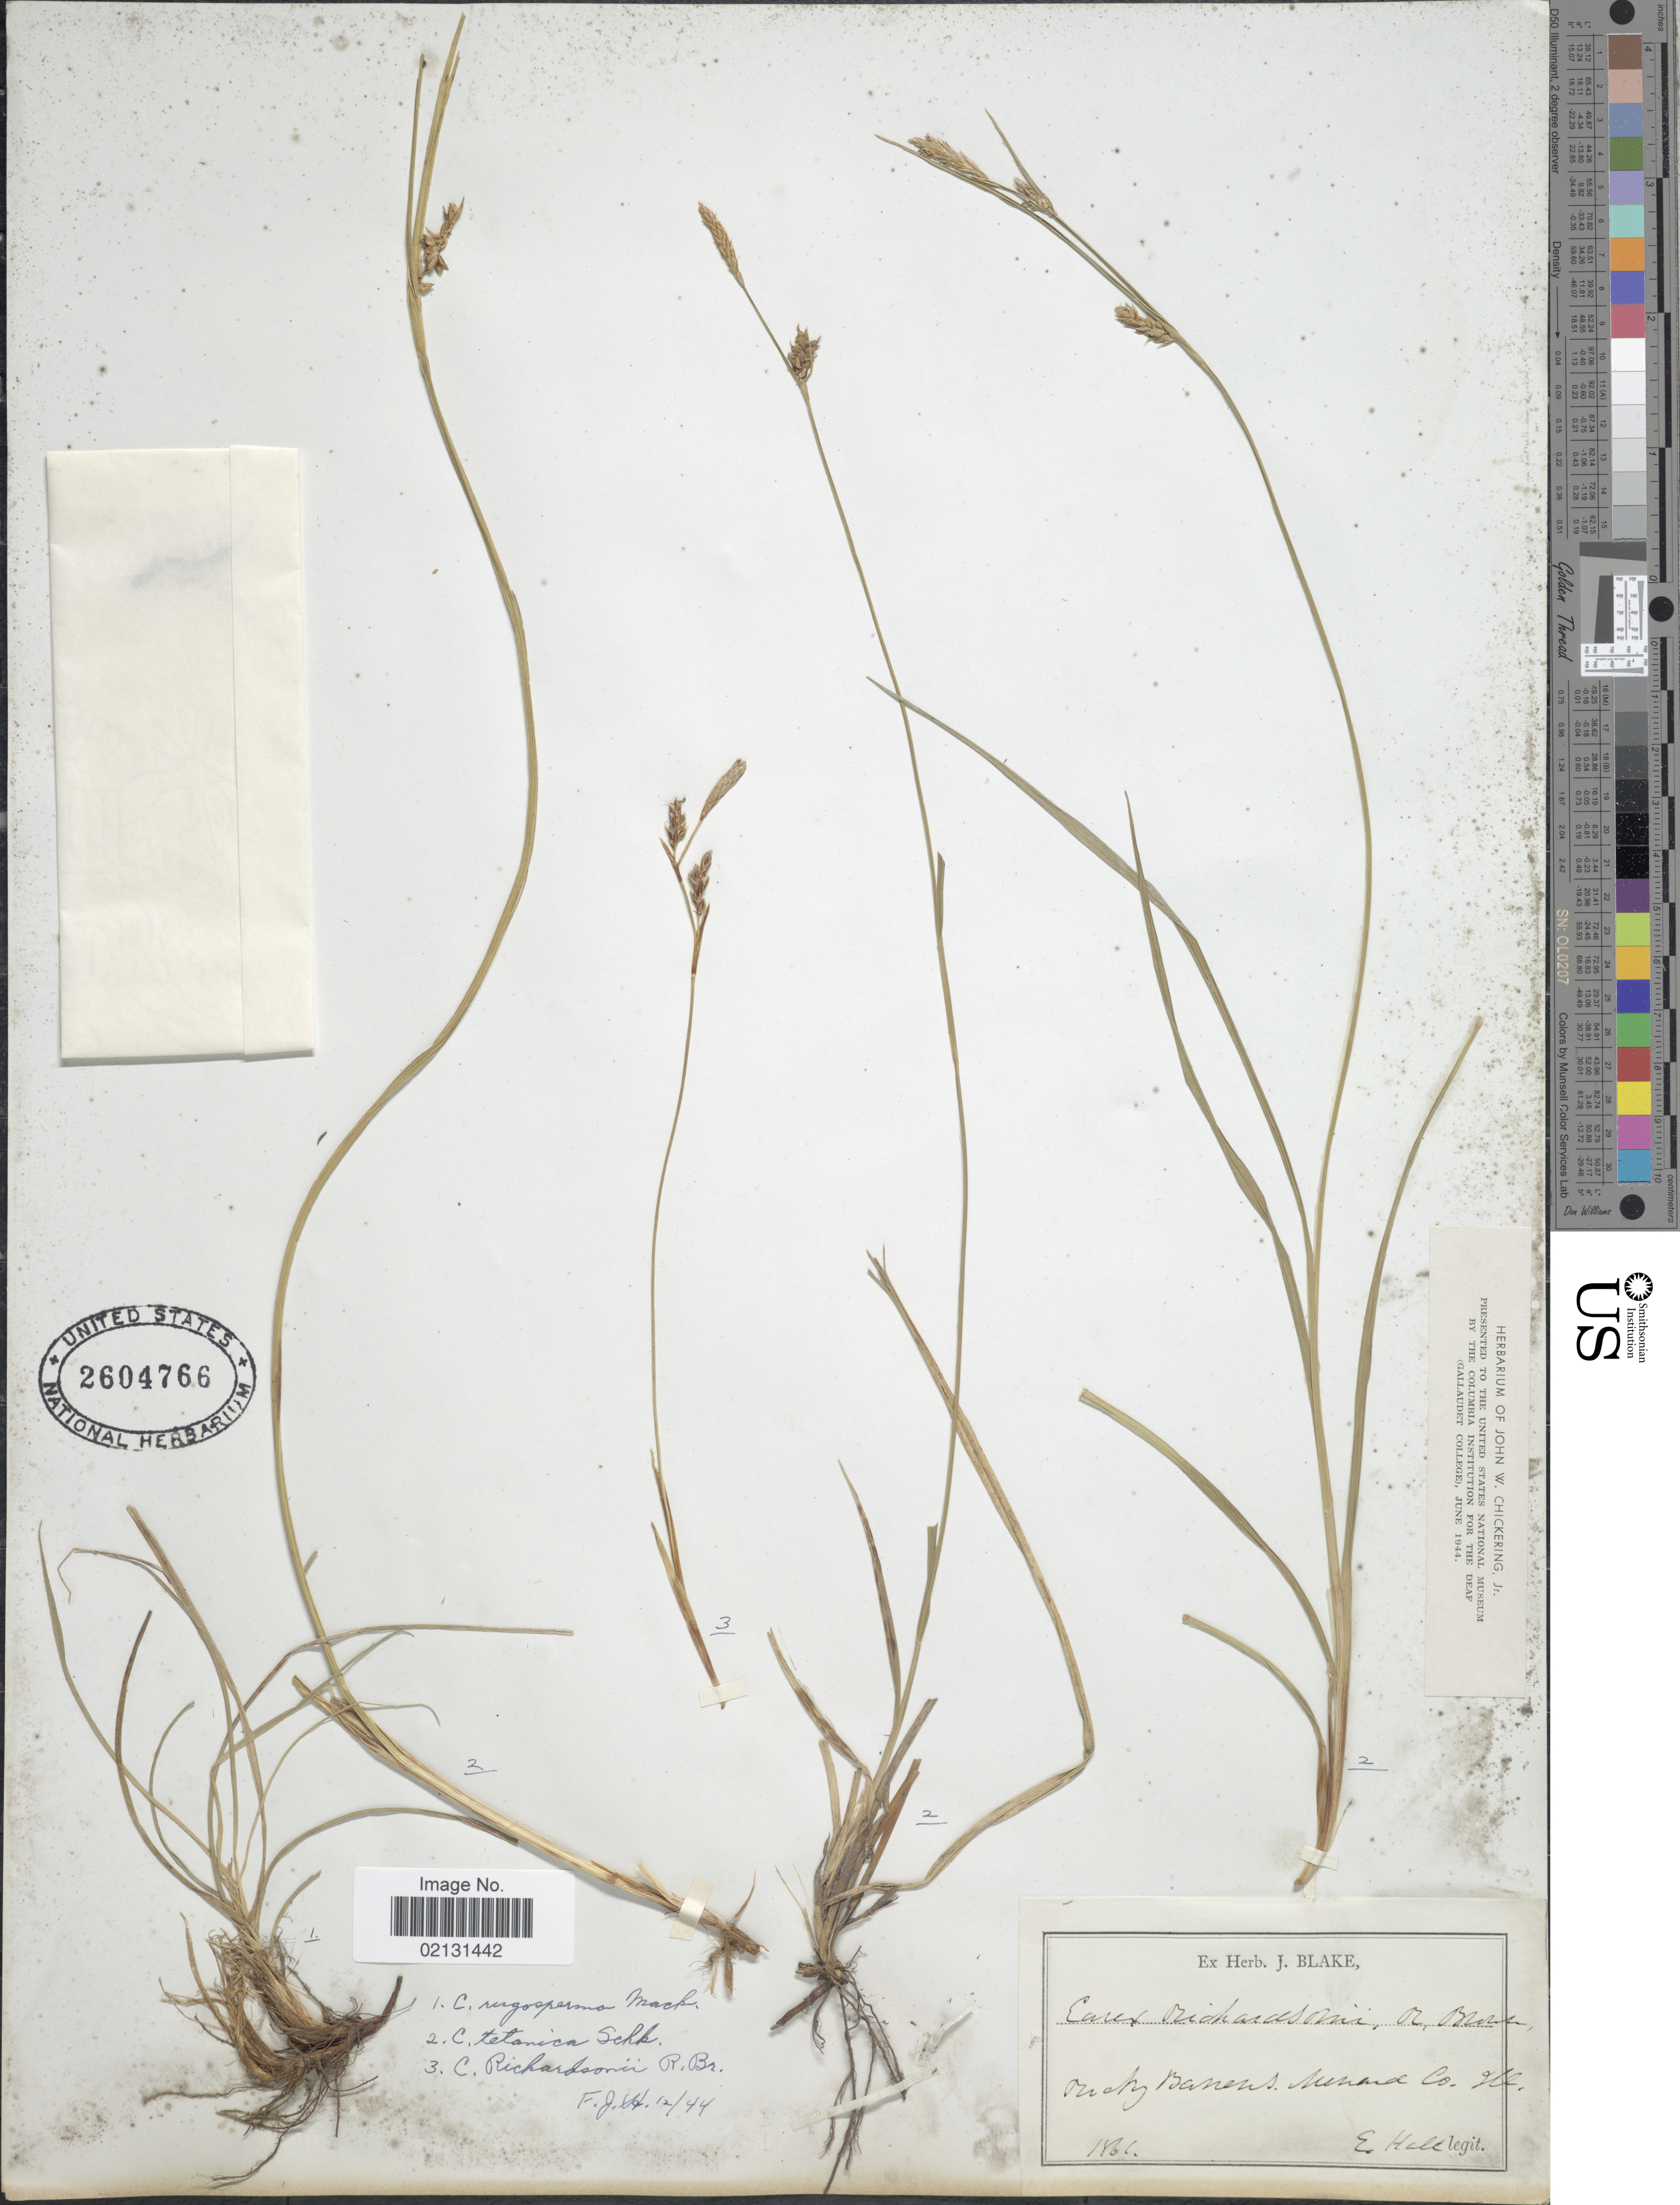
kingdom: Plantae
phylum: Tracheophyta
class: Liliopsida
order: Poales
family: Cyperaceae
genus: Carex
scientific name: Carex richardsonii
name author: R. Br.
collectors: E. Hall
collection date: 1861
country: United States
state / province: Illinois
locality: Rocky barrens, Menard Co.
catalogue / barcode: US 2604766